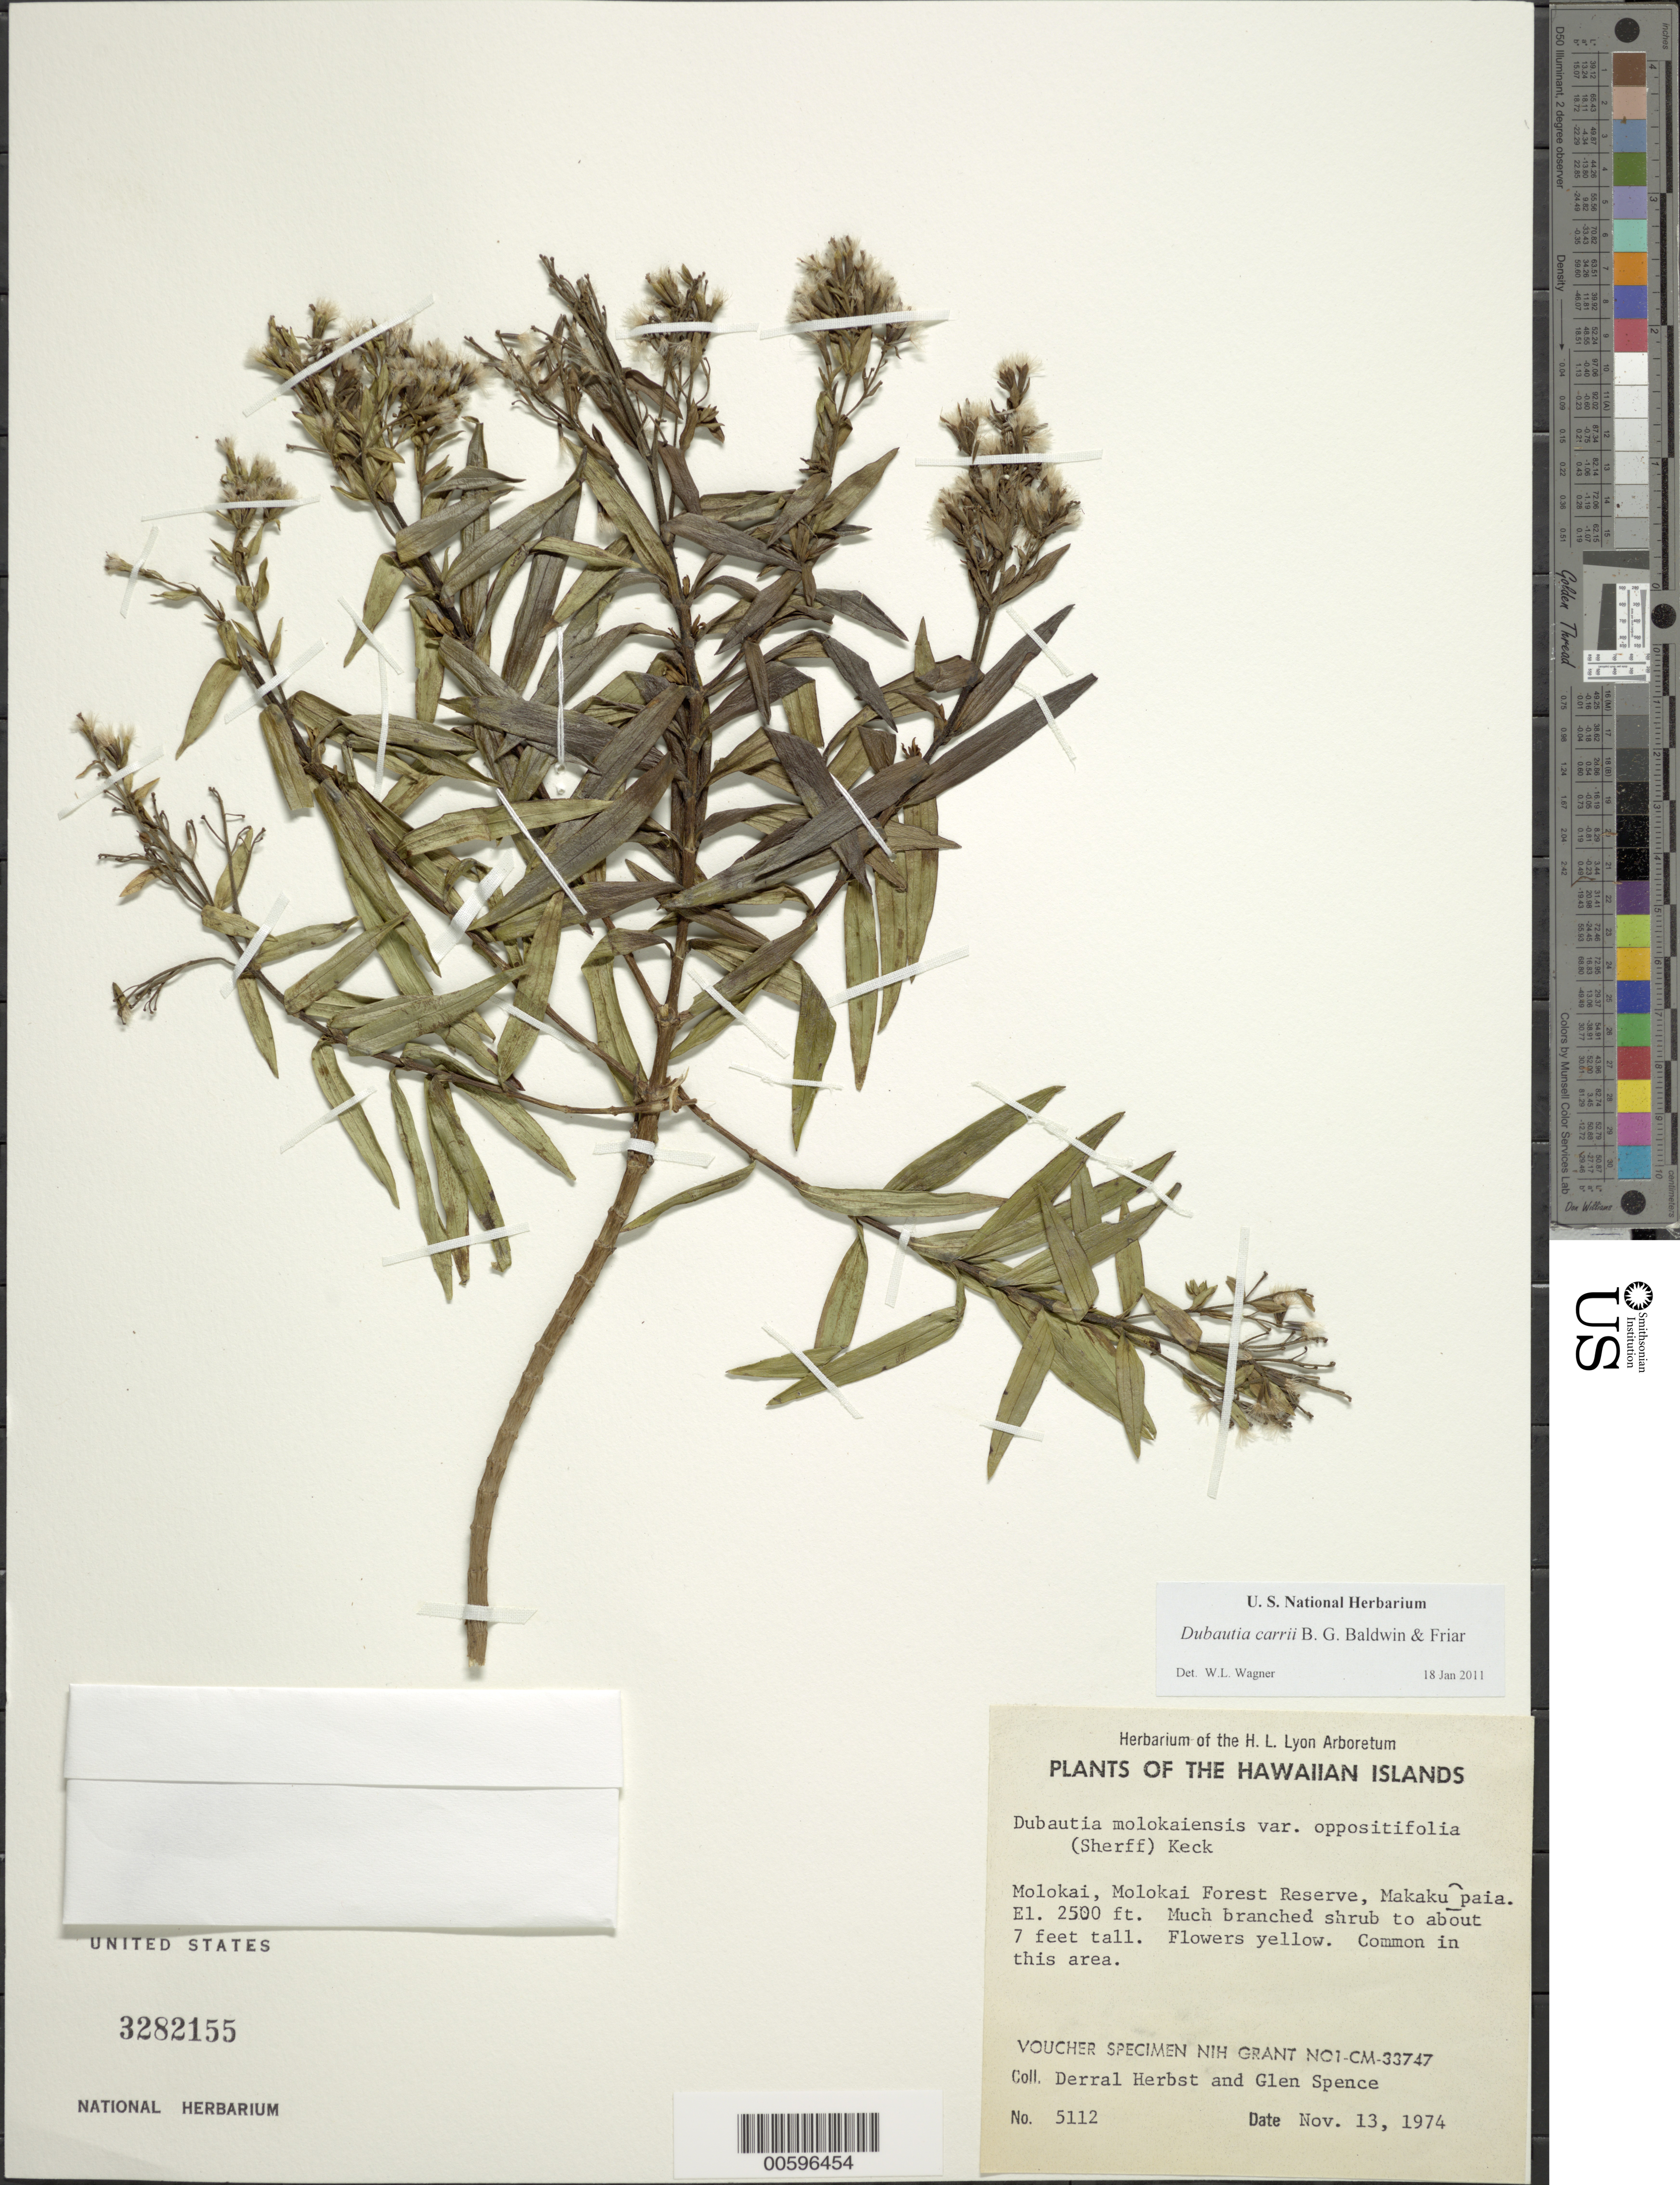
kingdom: Plantae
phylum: Tracheophyta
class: Magnoliopsida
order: Asterales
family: Asteraceae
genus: Dubautia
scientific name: Dubautia carrii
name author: B.G. Baldwin & Friar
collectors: D. R. Herbst & G. Spence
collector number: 5112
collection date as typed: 13 Nov 1974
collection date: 1974-11-13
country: United States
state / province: Hawaii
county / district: Maui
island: Moloka'i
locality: Molokai For Res, Makakupaia.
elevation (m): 762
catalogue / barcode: US 3282155